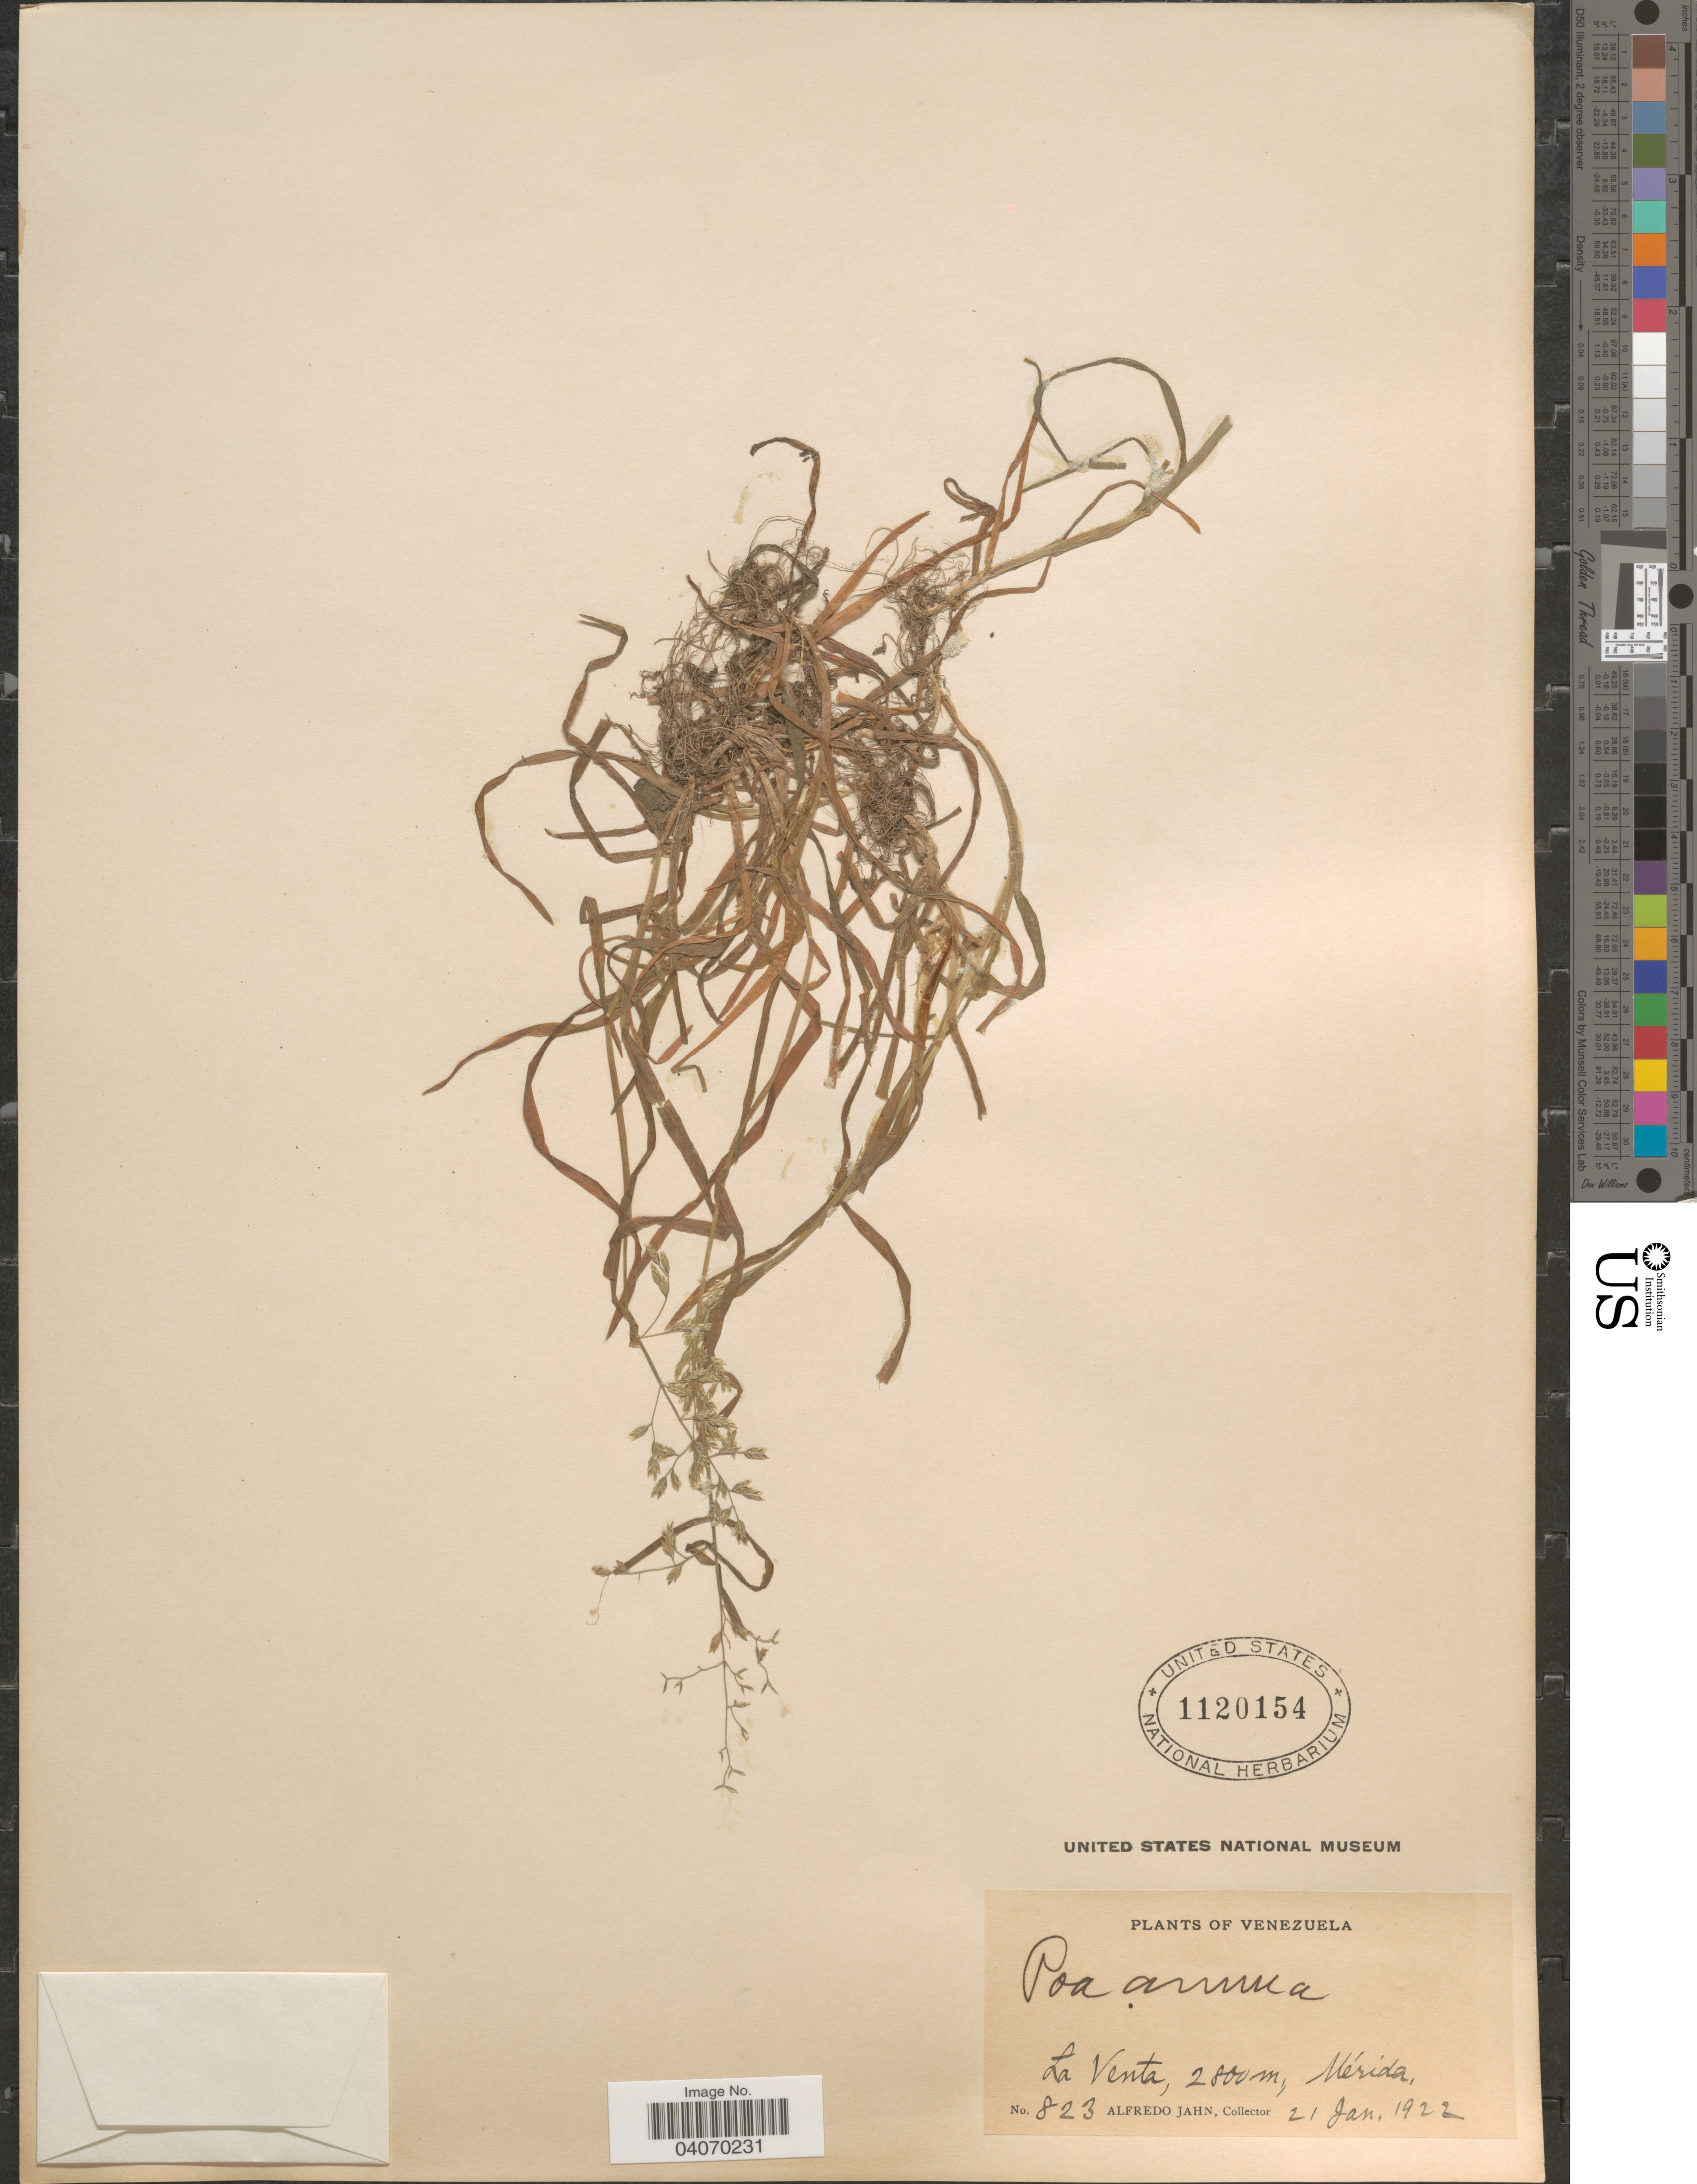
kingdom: Plantae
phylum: Tracheophyta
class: Liliopsida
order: Poales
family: Poaceae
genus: Poa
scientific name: Poa annua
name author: L.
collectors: A. Jahn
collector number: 823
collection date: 1922-01-21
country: Venezuela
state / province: Merida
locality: La Venta.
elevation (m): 2800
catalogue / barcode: US 1120154